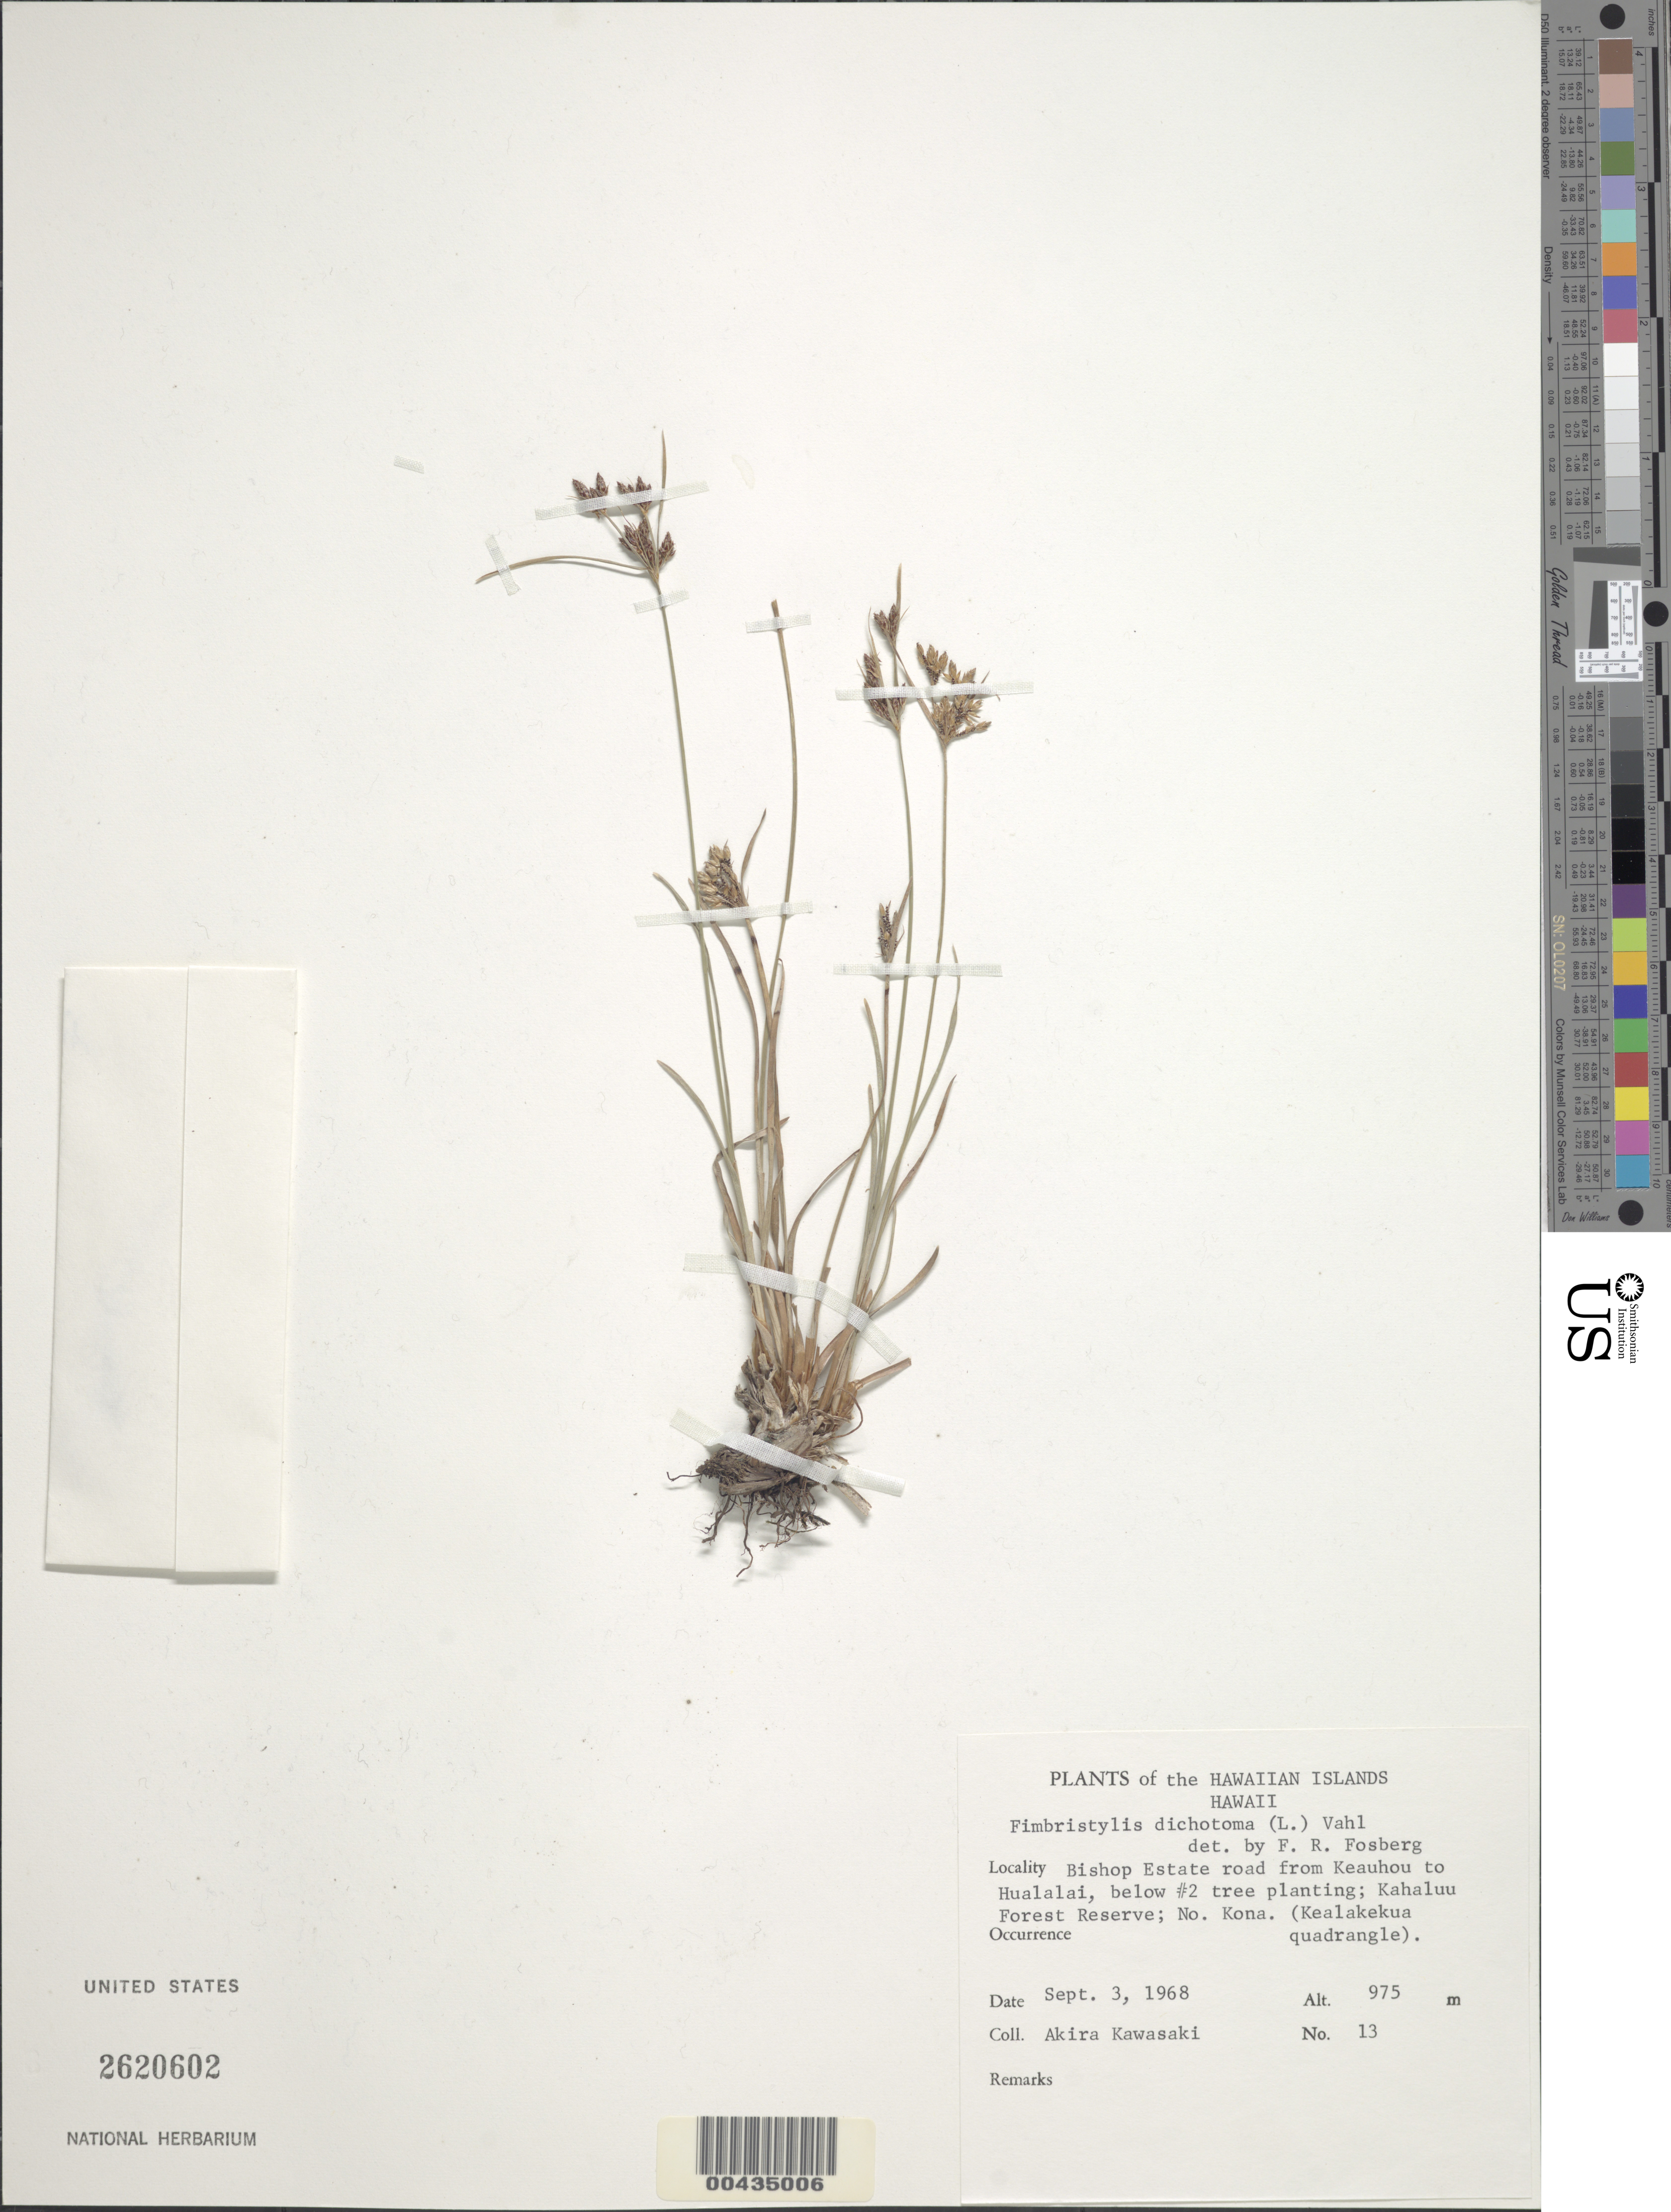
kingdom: Plantae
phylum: Tracheophyta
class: Liliopsida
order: Poales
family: Cyperaceae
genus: Fimbristylis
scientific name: Fimbristylis dichotoma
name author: (L.) Vahl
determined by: Fosberg, F. R.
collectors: A. Kawasaki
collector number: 13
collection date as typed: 3 Sep 1968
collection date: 1968-09-03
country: United States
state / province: Hawaii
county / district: Hawaii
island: Hawaii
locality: Bishop Est. Rd. from Keauhou to Hualalai, below #2 tree planting; Kahaluu Forest Reserve; N Kona. (Kealakekua quadrangle) ..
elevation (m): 975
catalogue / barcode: US 2620602